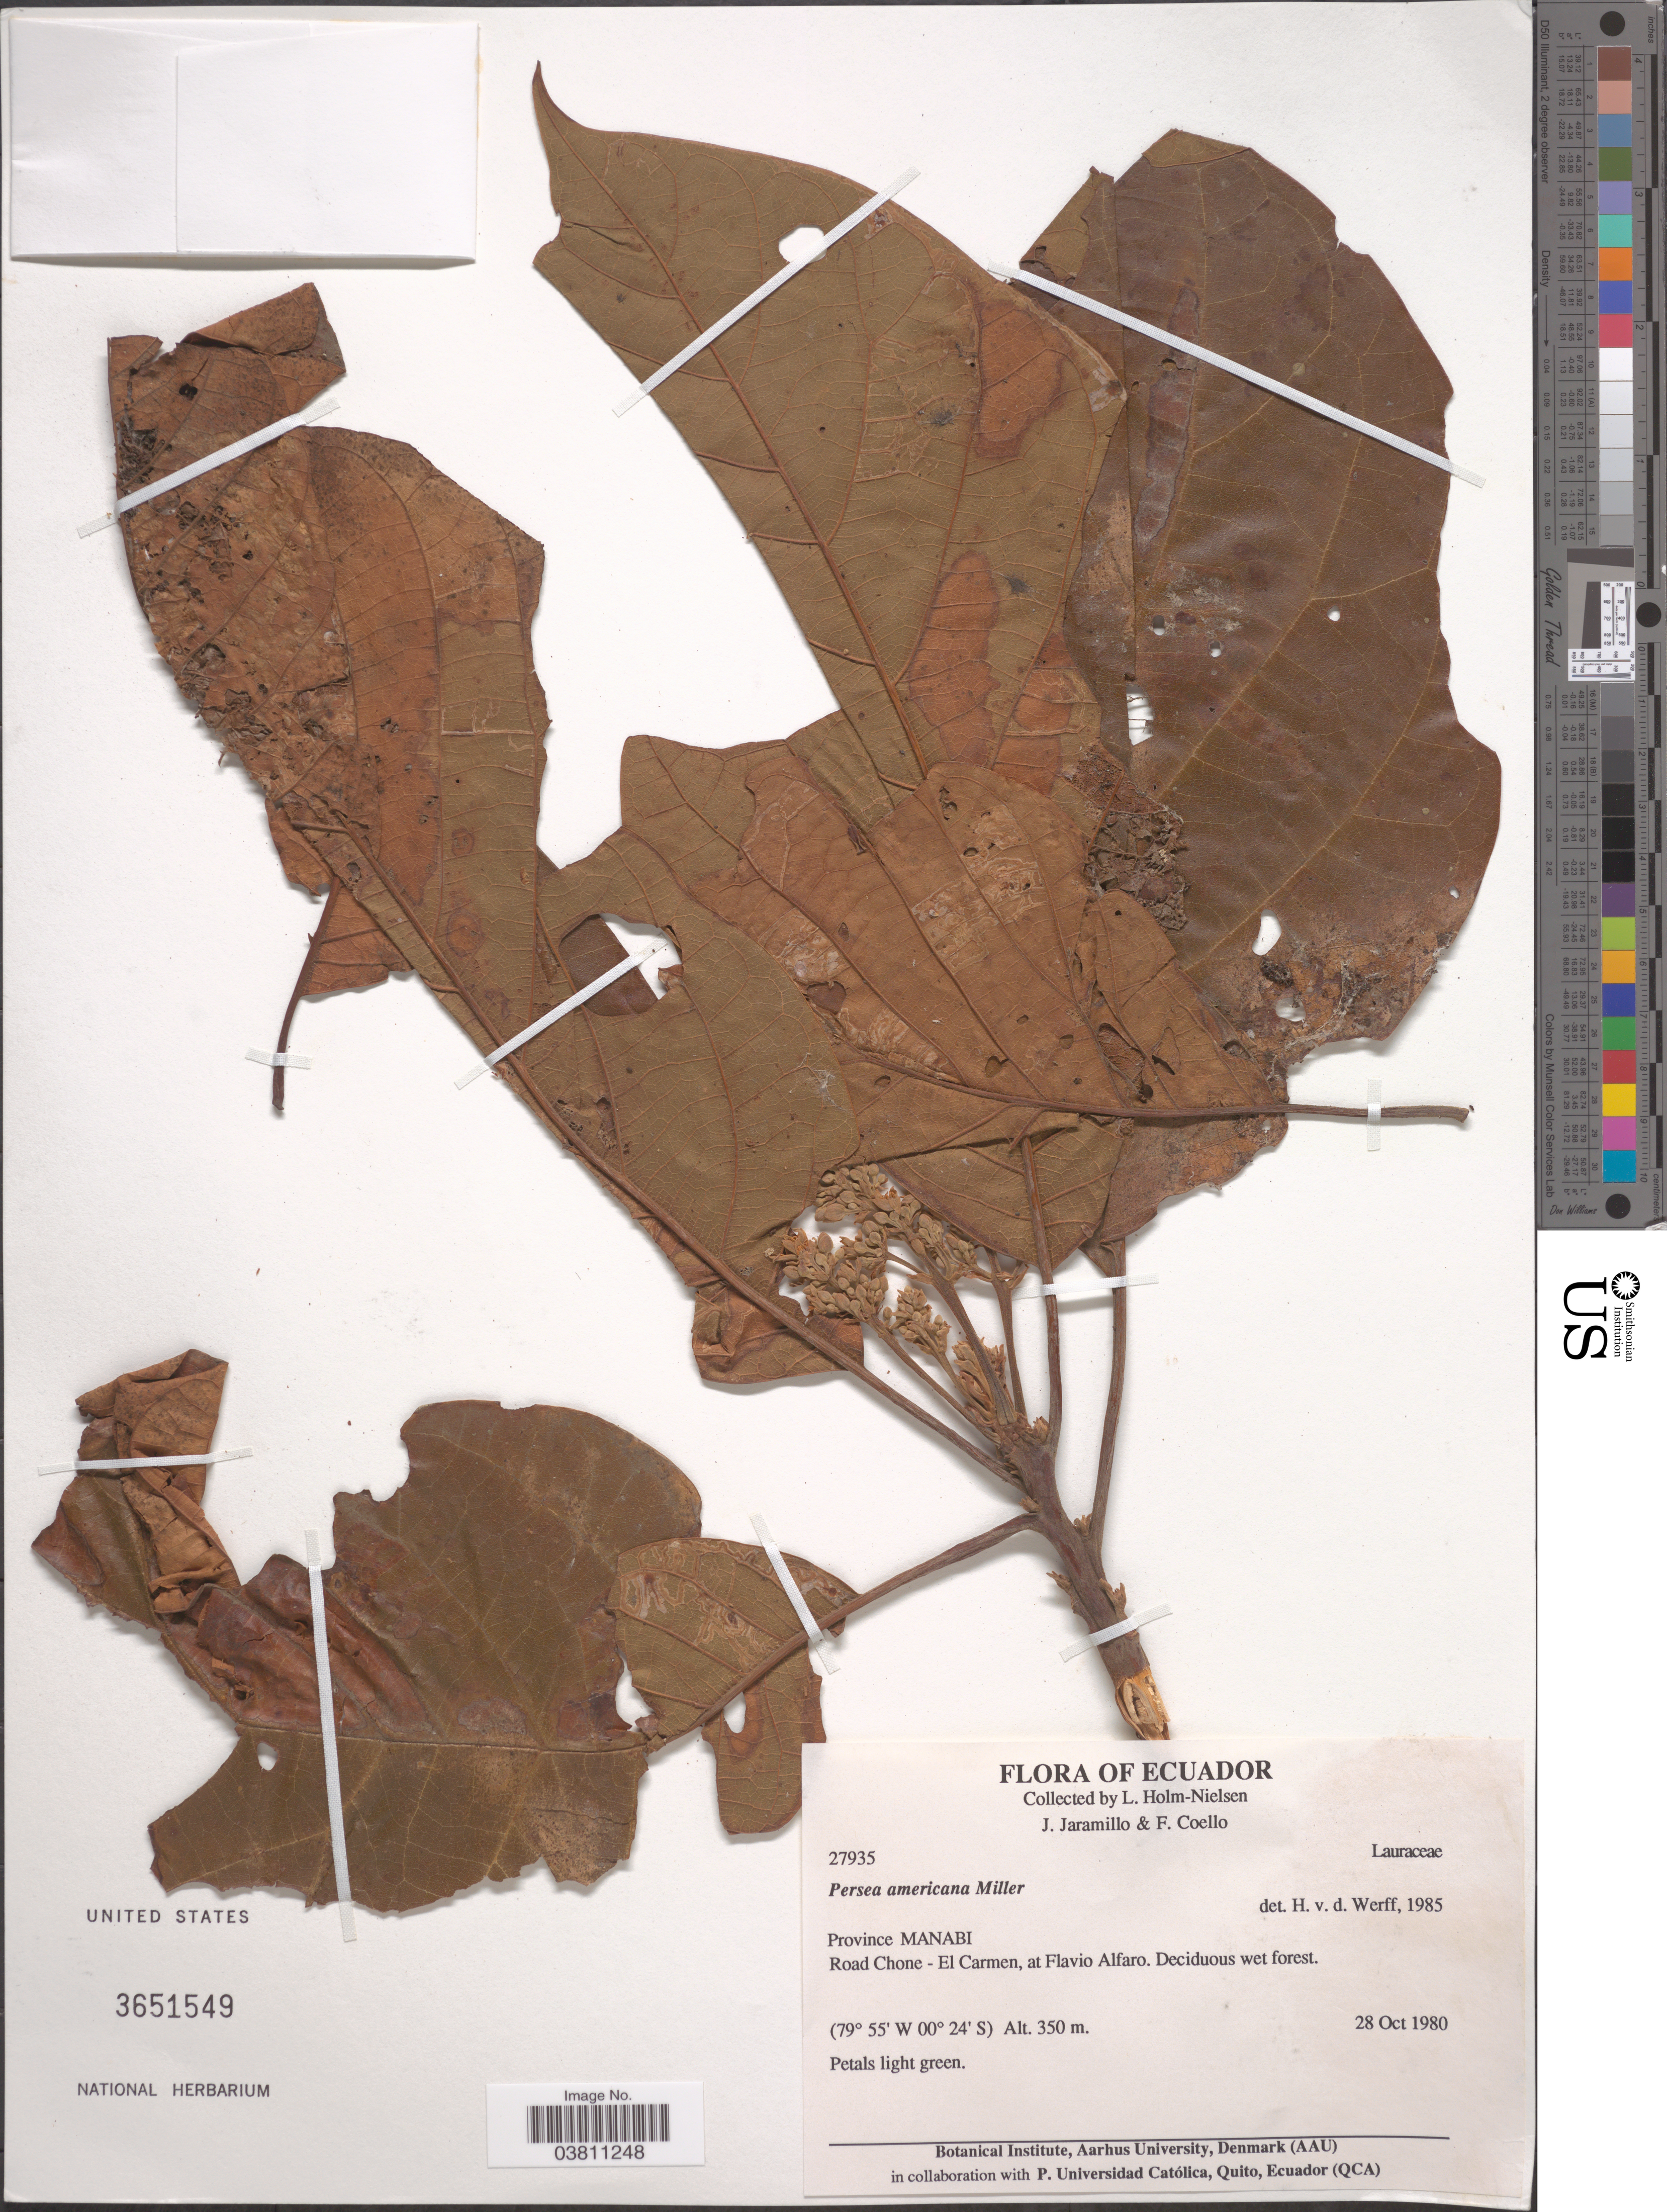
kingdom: Plantae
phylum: Tracheophyta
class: Magnoliopsida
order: Laurales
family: Lauraceae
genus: Persea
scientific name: Persea americana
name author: Mill.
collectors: L. B. Holm-Nielsen, J. Jaramillo & F. Coello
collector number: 27935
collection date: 1980-10-28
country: Ecuador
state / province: Manabí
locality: Road Chone - El Carmen, at Flavio Alfaro.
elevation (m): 350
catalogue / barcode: US 3651549